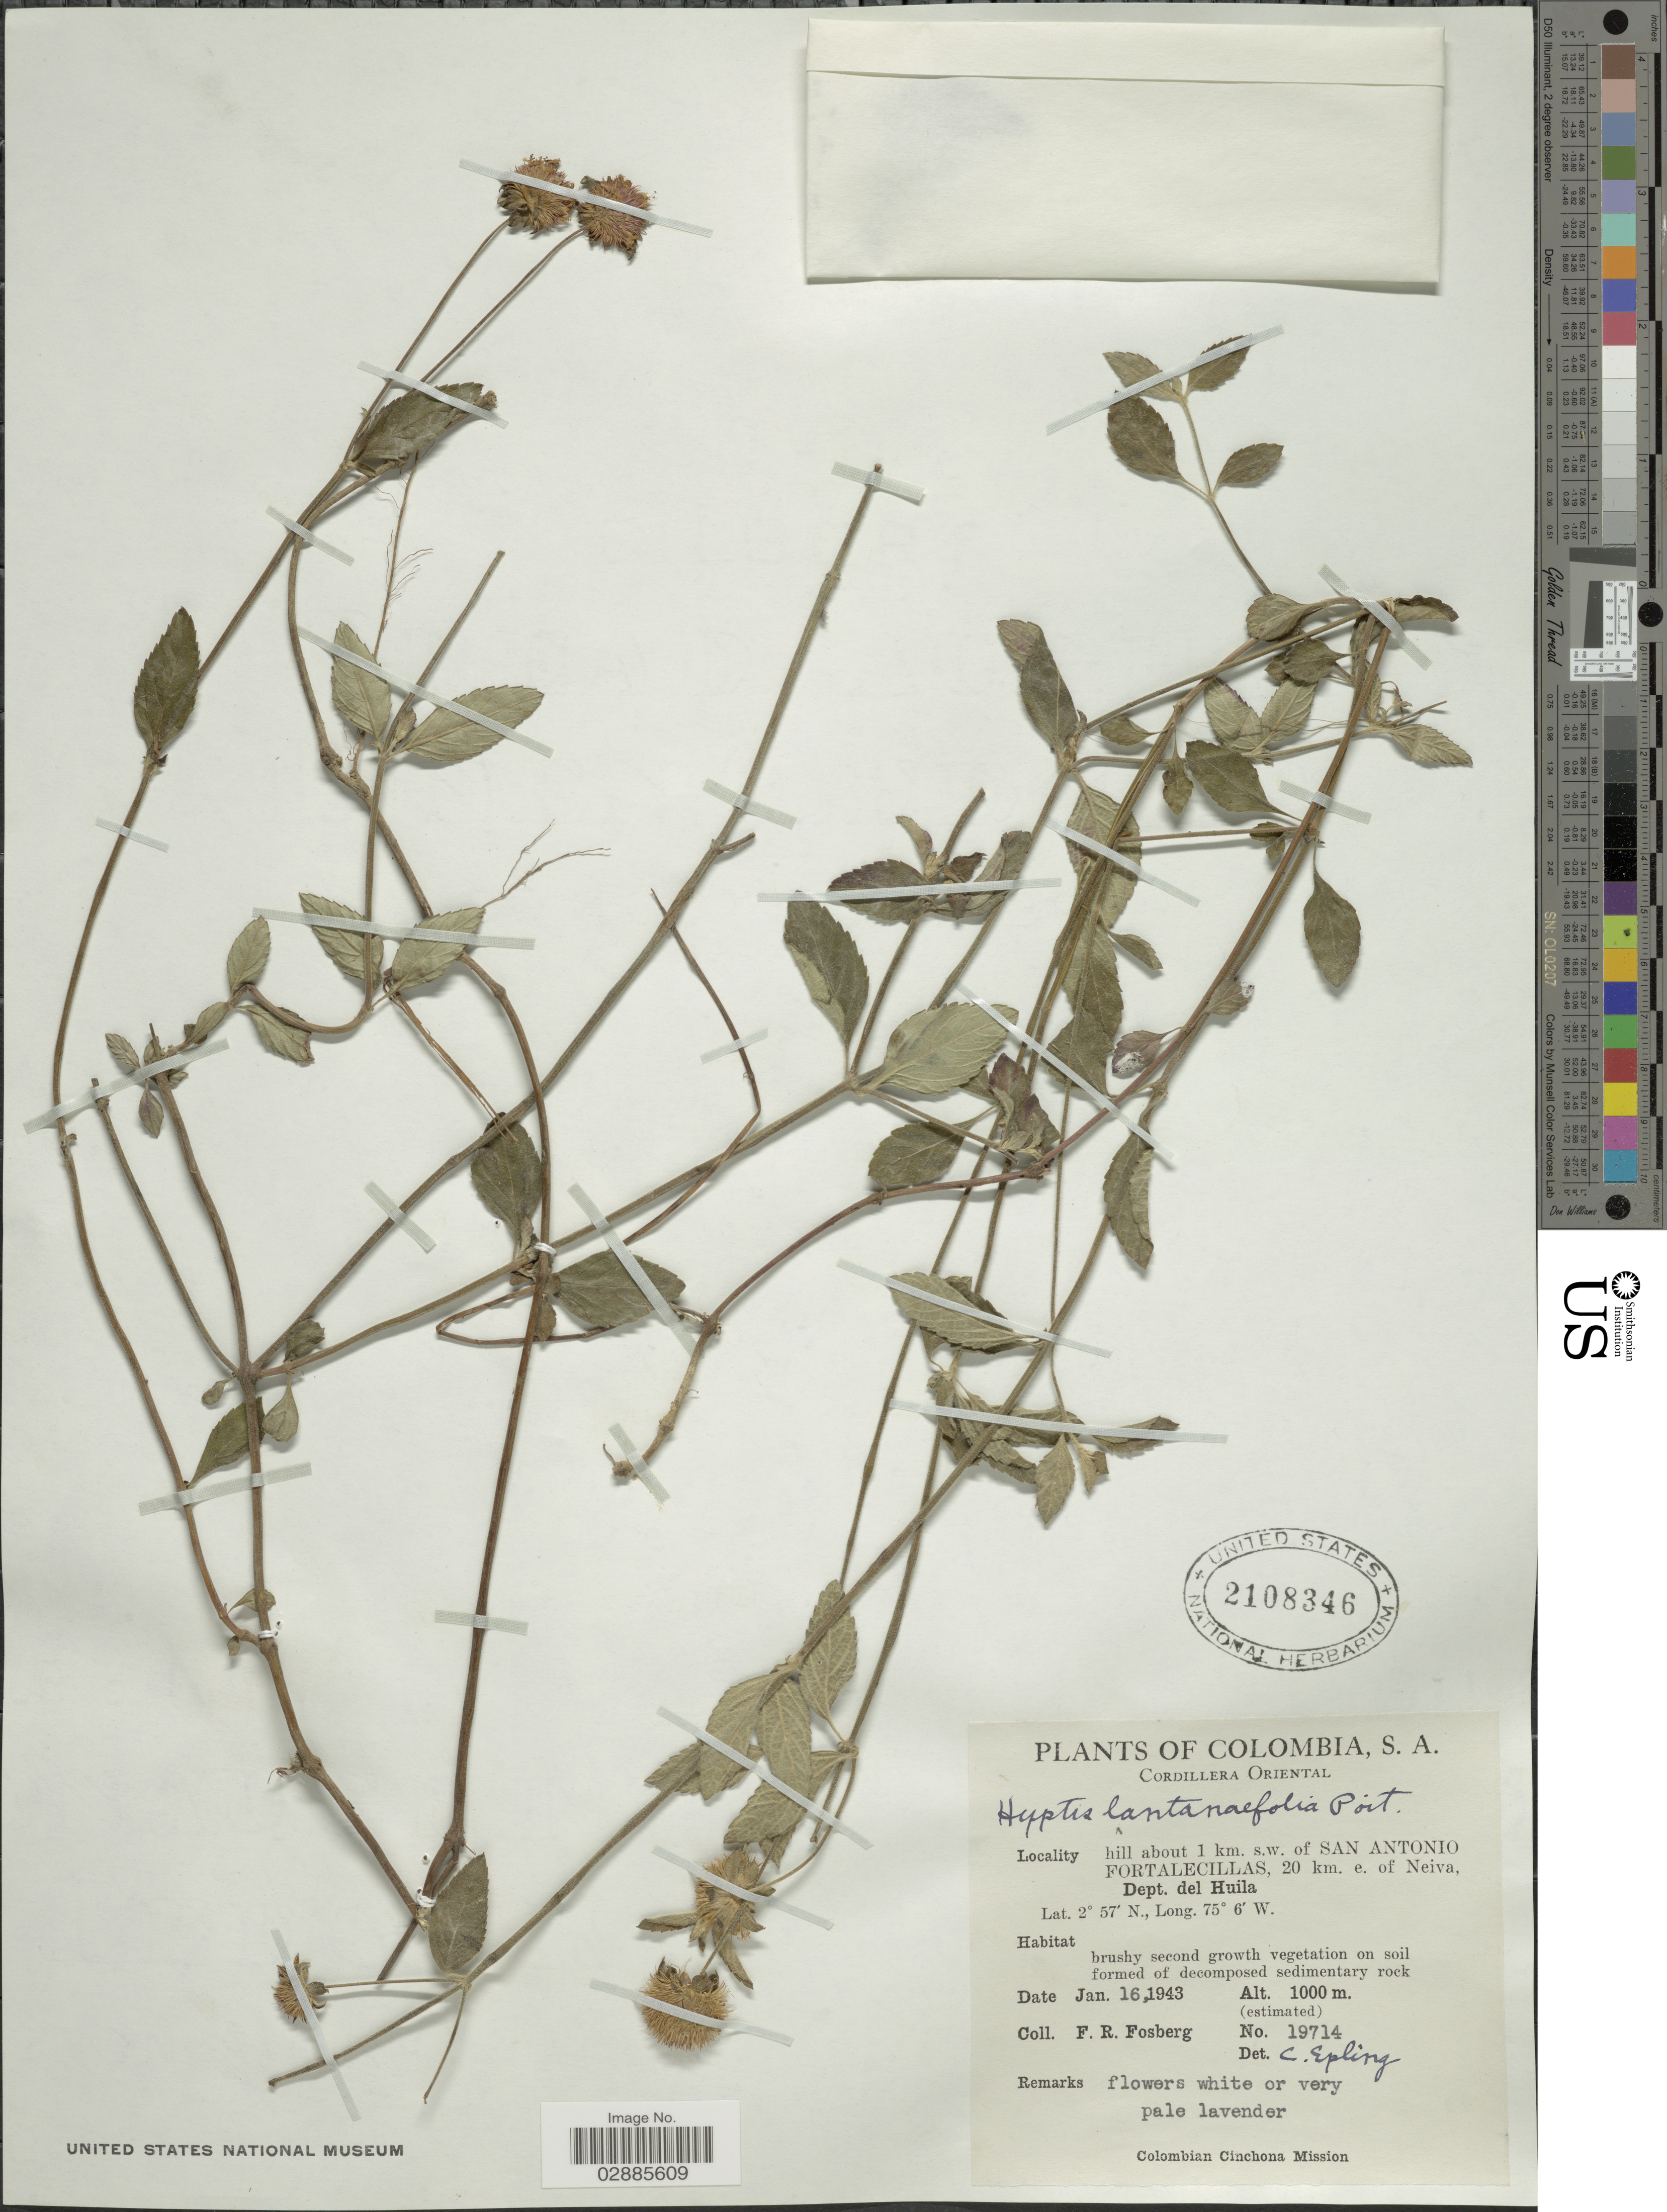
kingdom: Plantae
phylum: Tracheophyta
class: Magnoliopsida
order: Lamiales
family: Lamiaceae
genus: Hyptis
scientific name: Hyptis lantanifolia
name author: Poit.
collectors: F. R. Fosberg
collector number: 19714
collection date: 1943-01-16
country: Colombia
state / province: Huila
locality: Cordillera Oriental. Hill about 1 km. s.w. of San Antonio Fortalecillas, 20 km. e. of Neiva, Dept. del Huila.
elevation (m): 1000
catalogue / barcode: US 2108346